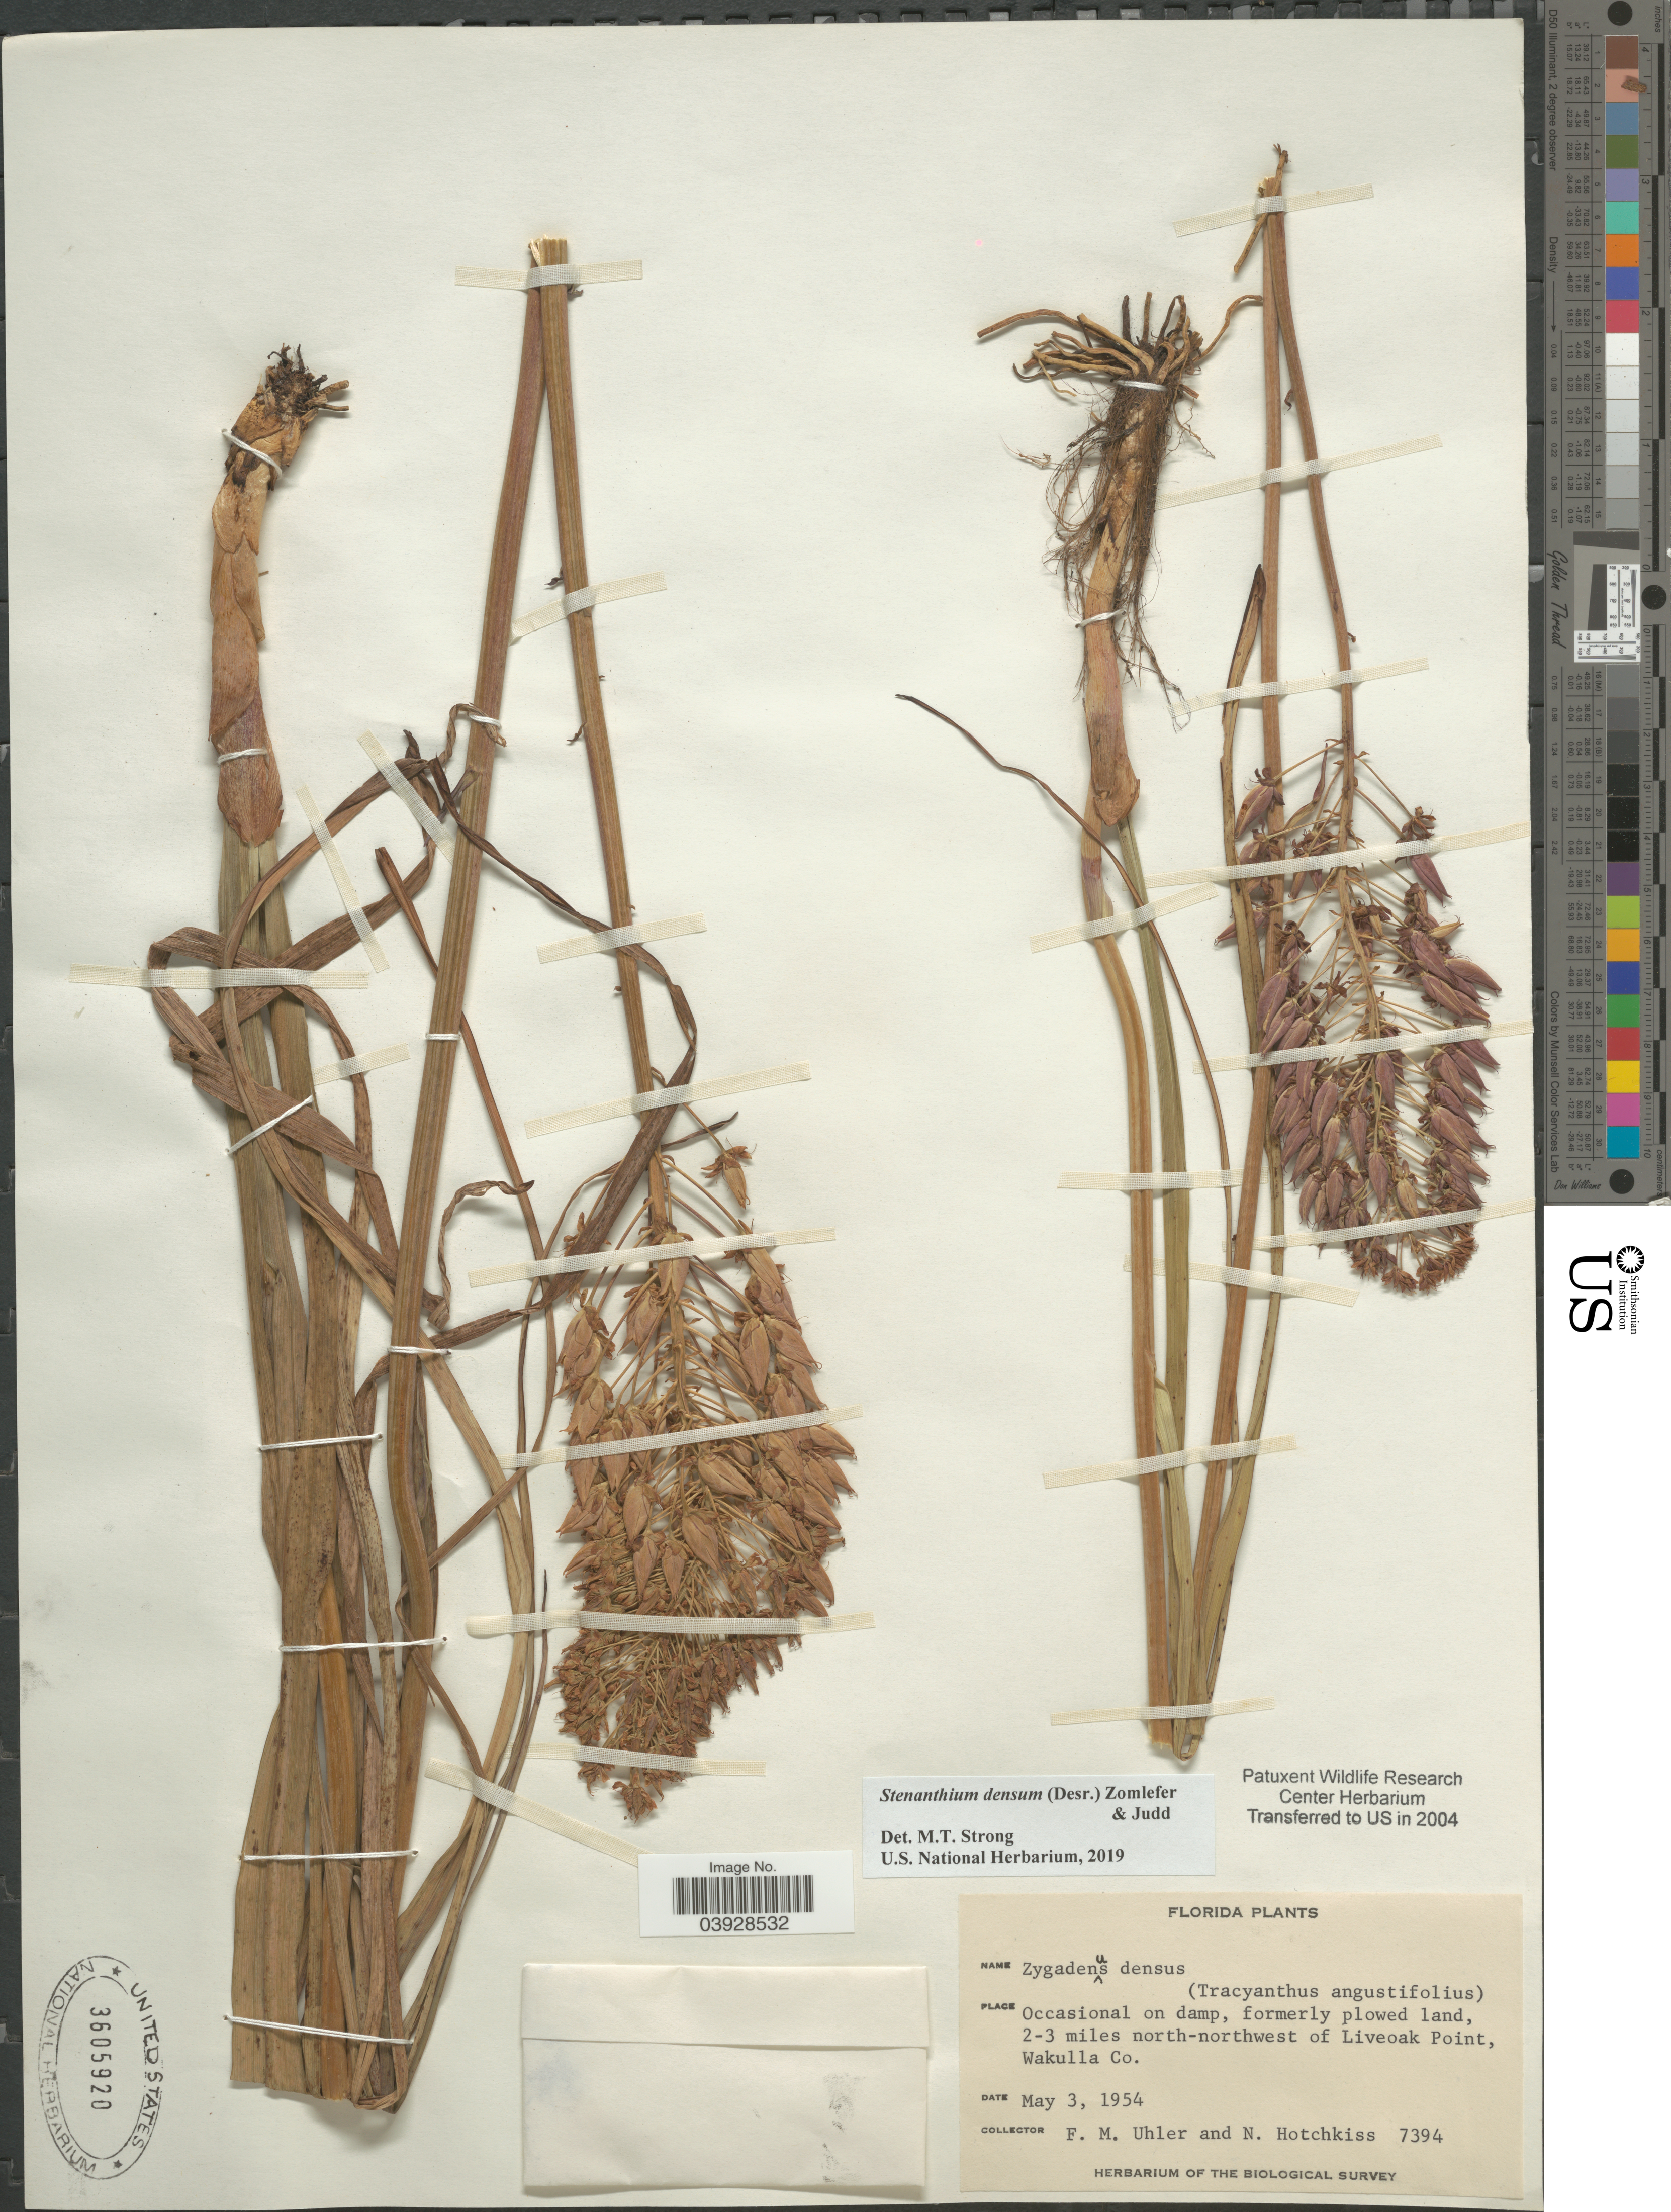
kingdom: Plantae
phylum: Tracheophyta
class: Liliopsida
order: Liliales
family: Melanthiaceae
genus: Stenanthium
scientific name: Stenanthium densum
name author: (Desr.) Zomlefer & Judd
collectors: F. M. Uhler & N. Hotchkiss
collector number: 7394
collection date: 1954-05-03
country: United States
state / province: Florida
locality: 2-3 miles north-northwest of Liveoak Point, Wakulla Co.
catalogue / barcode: US 3605920